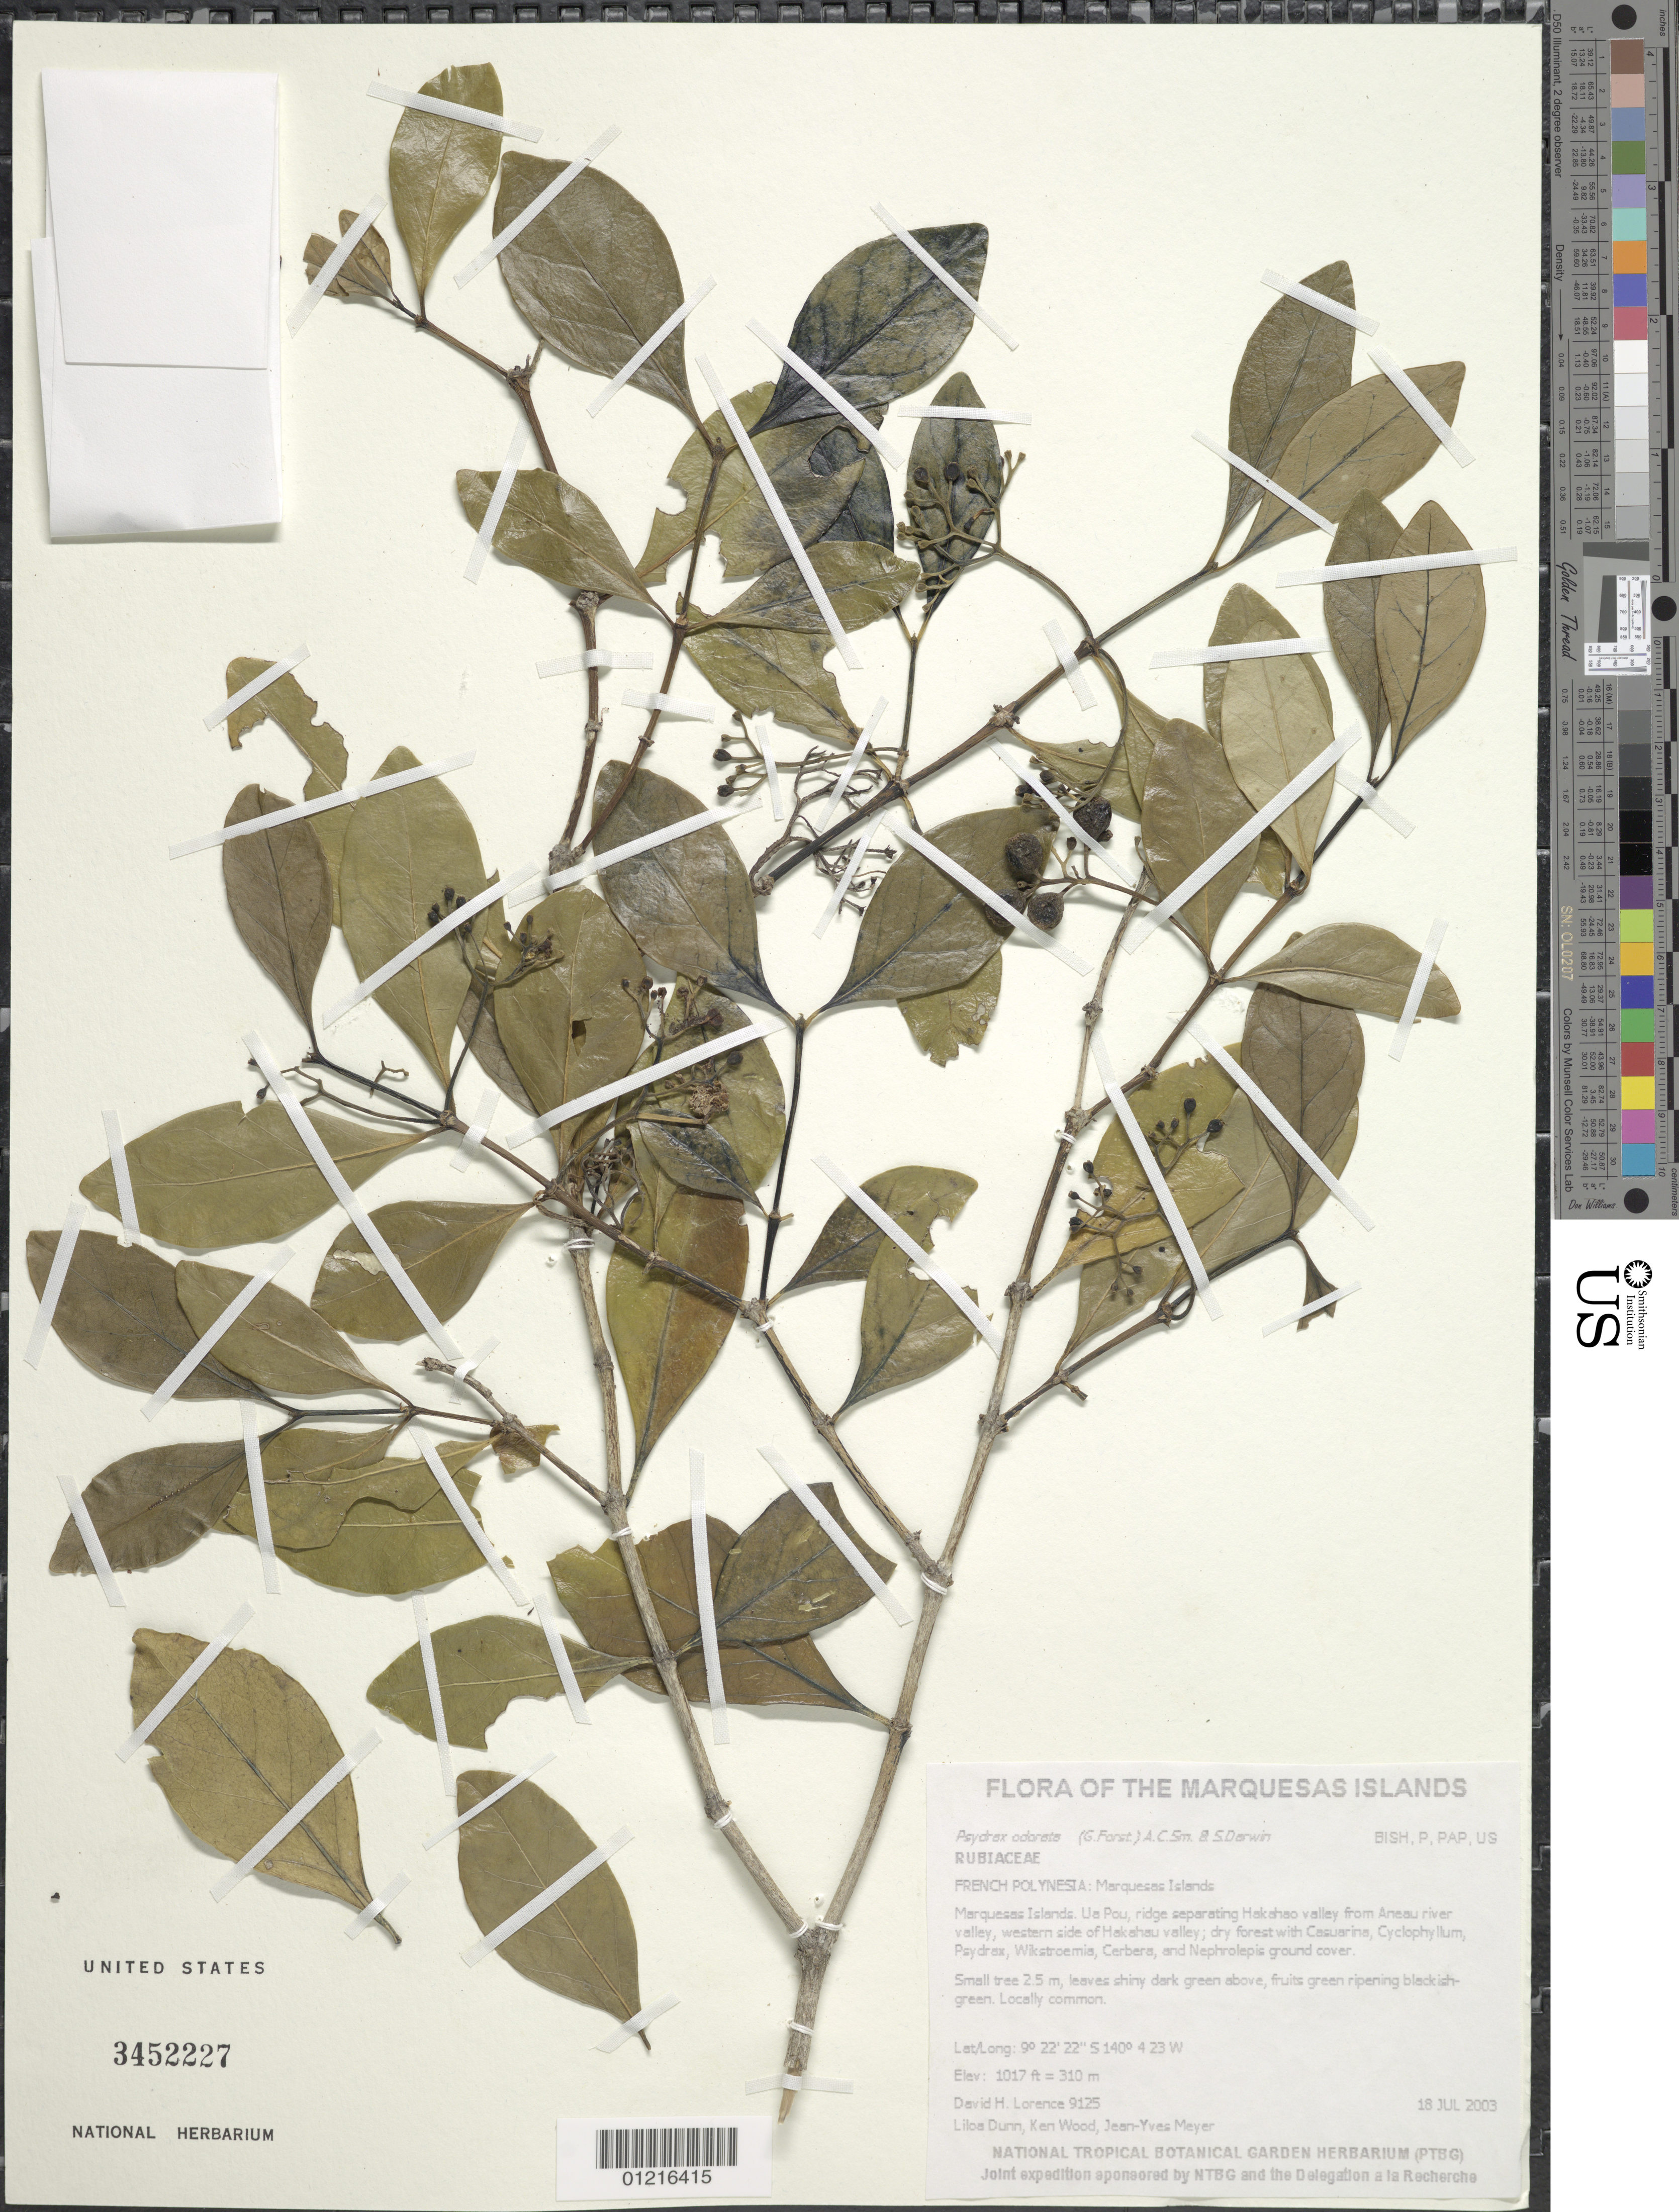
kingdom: Plantae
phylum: Tracheophyta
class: Magnoliopsida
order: Gentianales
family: Rubiaceae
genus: Psydrax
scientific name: Psydrax odorata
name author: (G. Forst.) A.C. Sm. & S.P. Darwin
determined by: Lorence, David H., (PTBG), National Tropical Botanical Garden (UNITED STATES)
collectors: D. Lorence, L. Dunn, K. R. Wood & J.-Y. Meyer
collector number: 9125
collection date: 2003-07-18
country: French Polynesia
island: Ua Pou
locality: Ridge separating Hakahao valley from Aneau river valley, western side of Hakahau valley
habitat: Dry forest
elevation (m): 310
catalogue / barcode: US 3452227